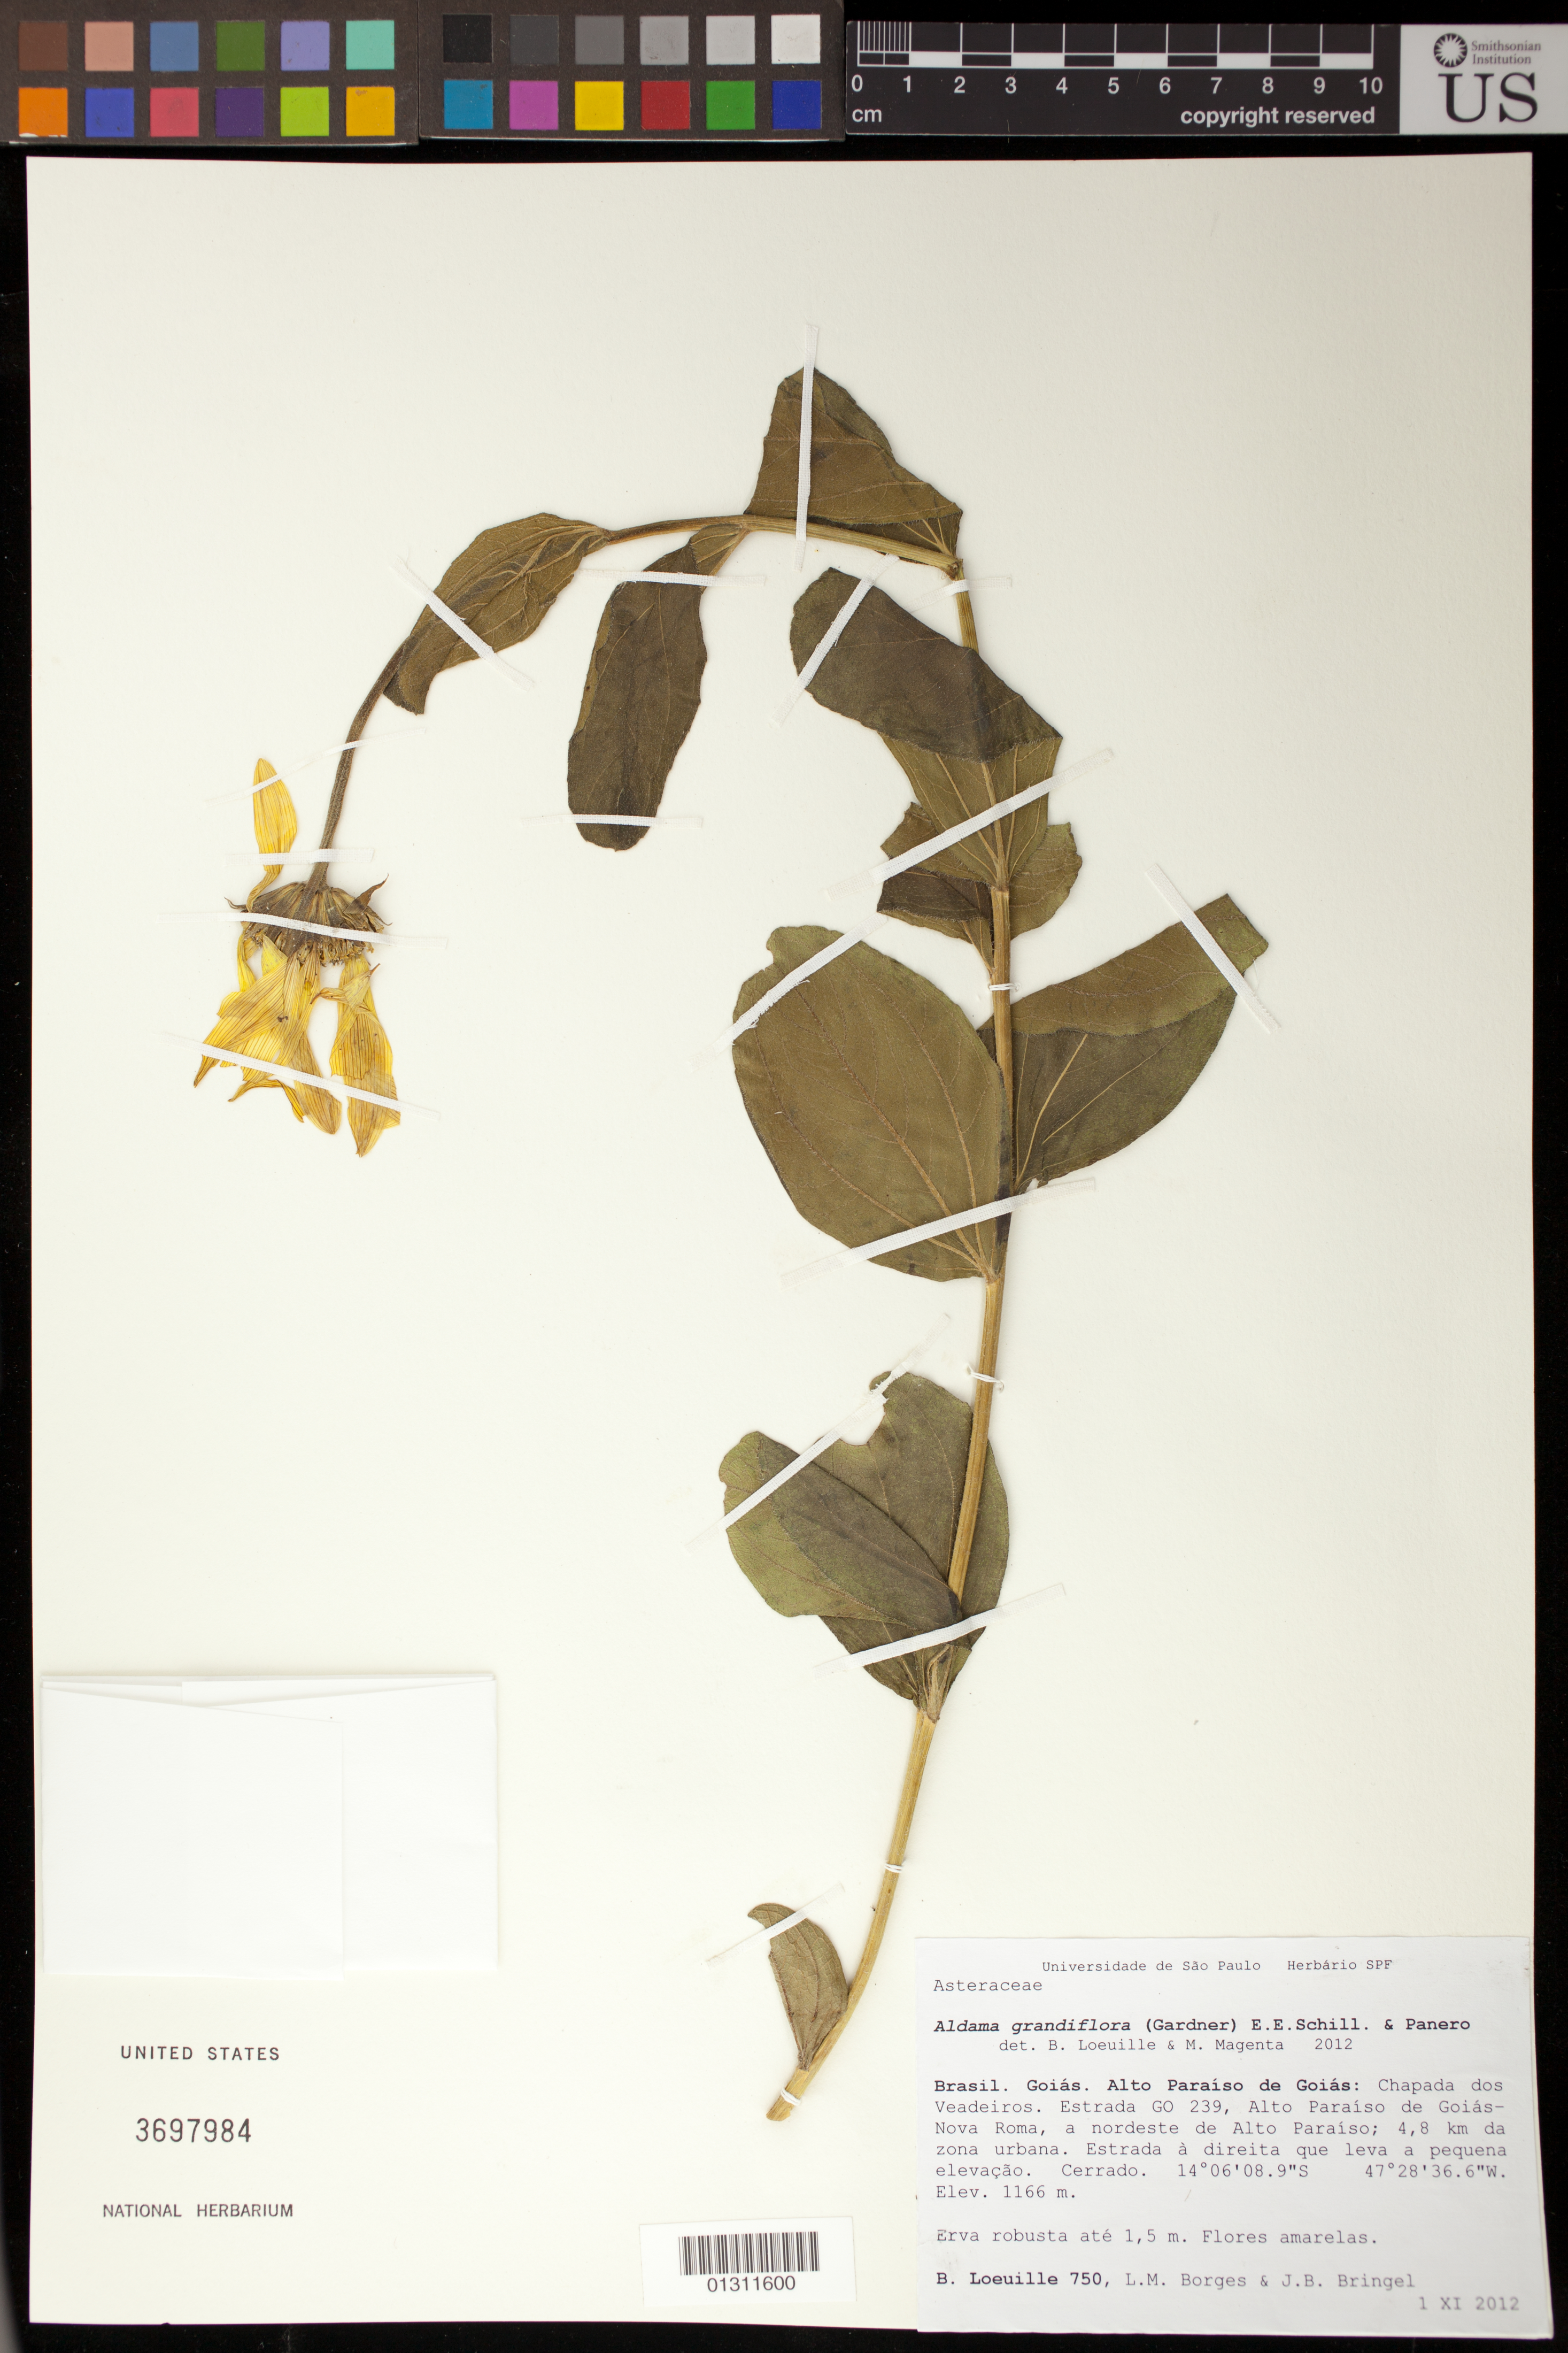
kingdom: Plantae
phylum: Tracheophyta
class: Magnoliopsida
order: Asterales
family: Asteraceae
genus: Viguiera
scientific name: Viguiera grandiflora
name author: Gardner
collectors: B. Loeuille, L. M. Borges & J. Bringel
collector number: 750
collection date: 2012-11-01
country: Brazil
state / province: Goiás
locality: Alto Paraiso de Goias: Chapada dos Veadeiros. Estrada Go 239, Alto Paraiso de Goias- Nova Roma, a nordeste de Alto Paraiso; 4,8 km da zona urbana.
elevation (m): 355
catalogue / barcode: US 3697984